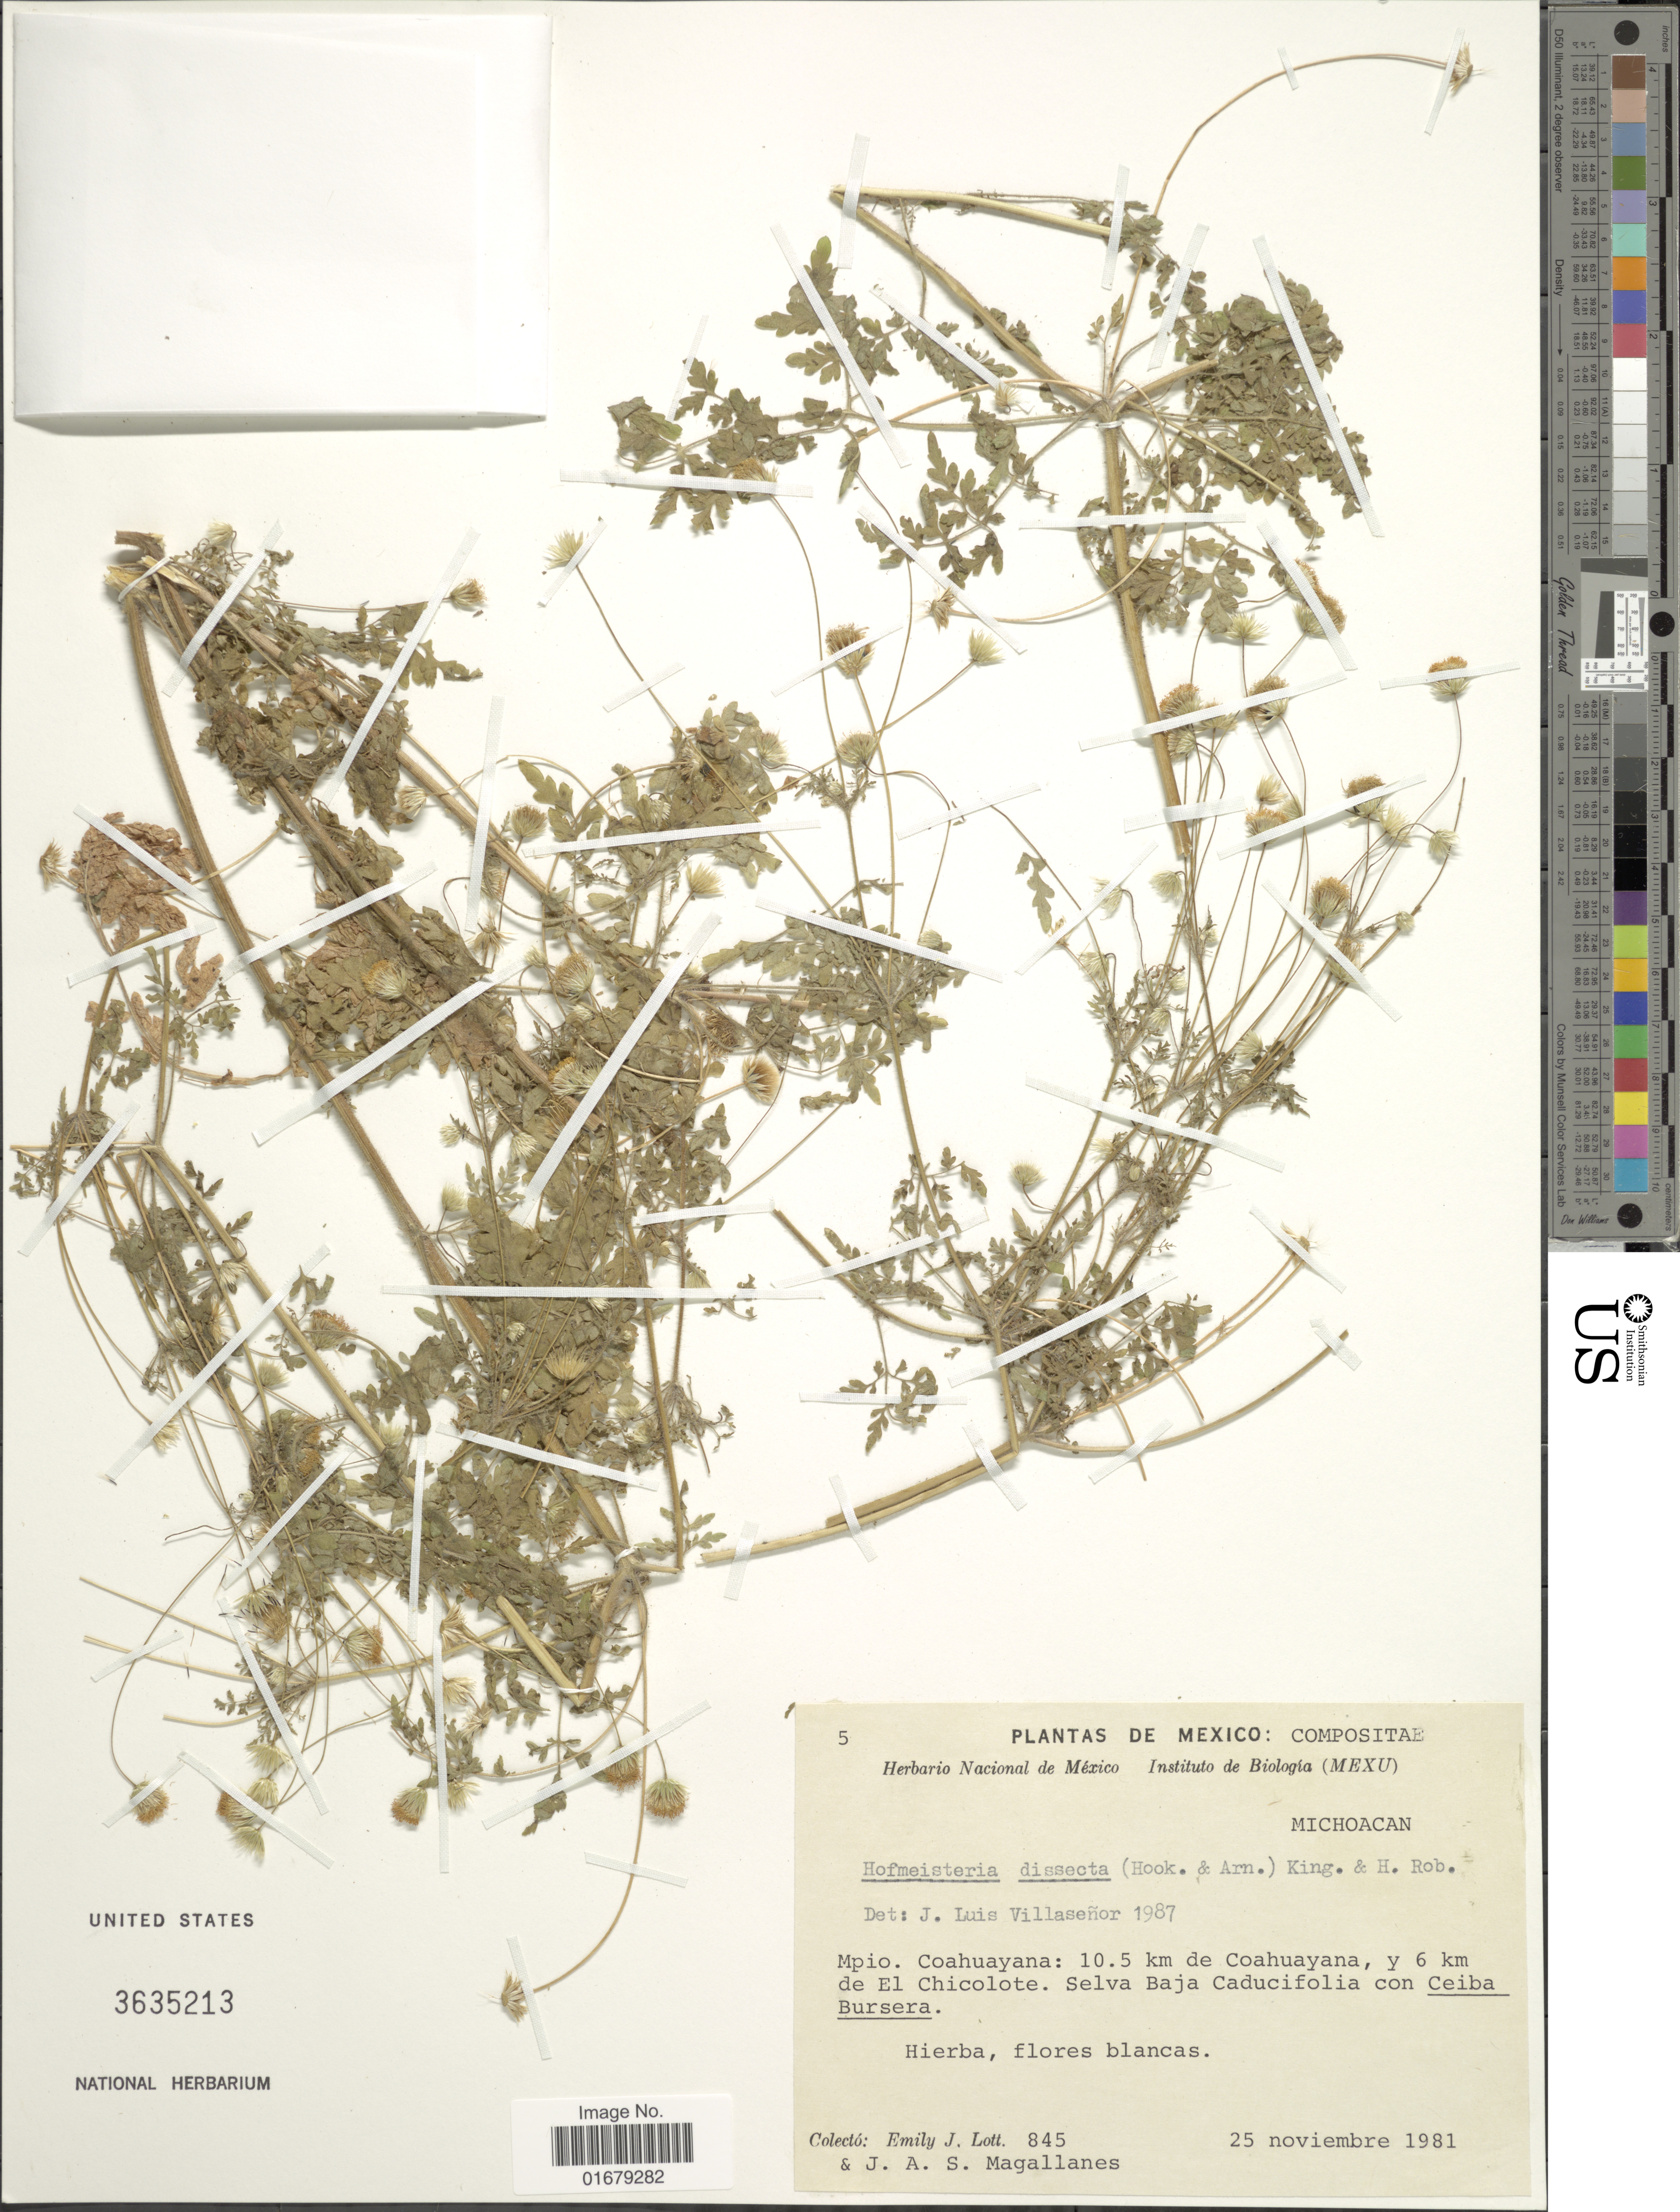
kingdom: Plantae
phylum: Tracheophyta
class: Magnoliopsida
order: Asterales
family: Asteraceae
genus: Hofmeisteria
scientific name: Hofmeisteria dissecta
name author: (Hook.) R.M. King & H. Rob.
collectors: E. J. Lott & J. Magallanes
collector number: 845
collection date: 1981-11-25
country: Mexico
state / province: Michoacán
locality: Mpio, Coahuayana, 10.5 km de Coahuayana, y 6 km de El Chicolote, Selva Baja Caducifolia con Ceiba Bursera.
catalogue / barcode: US 3635213